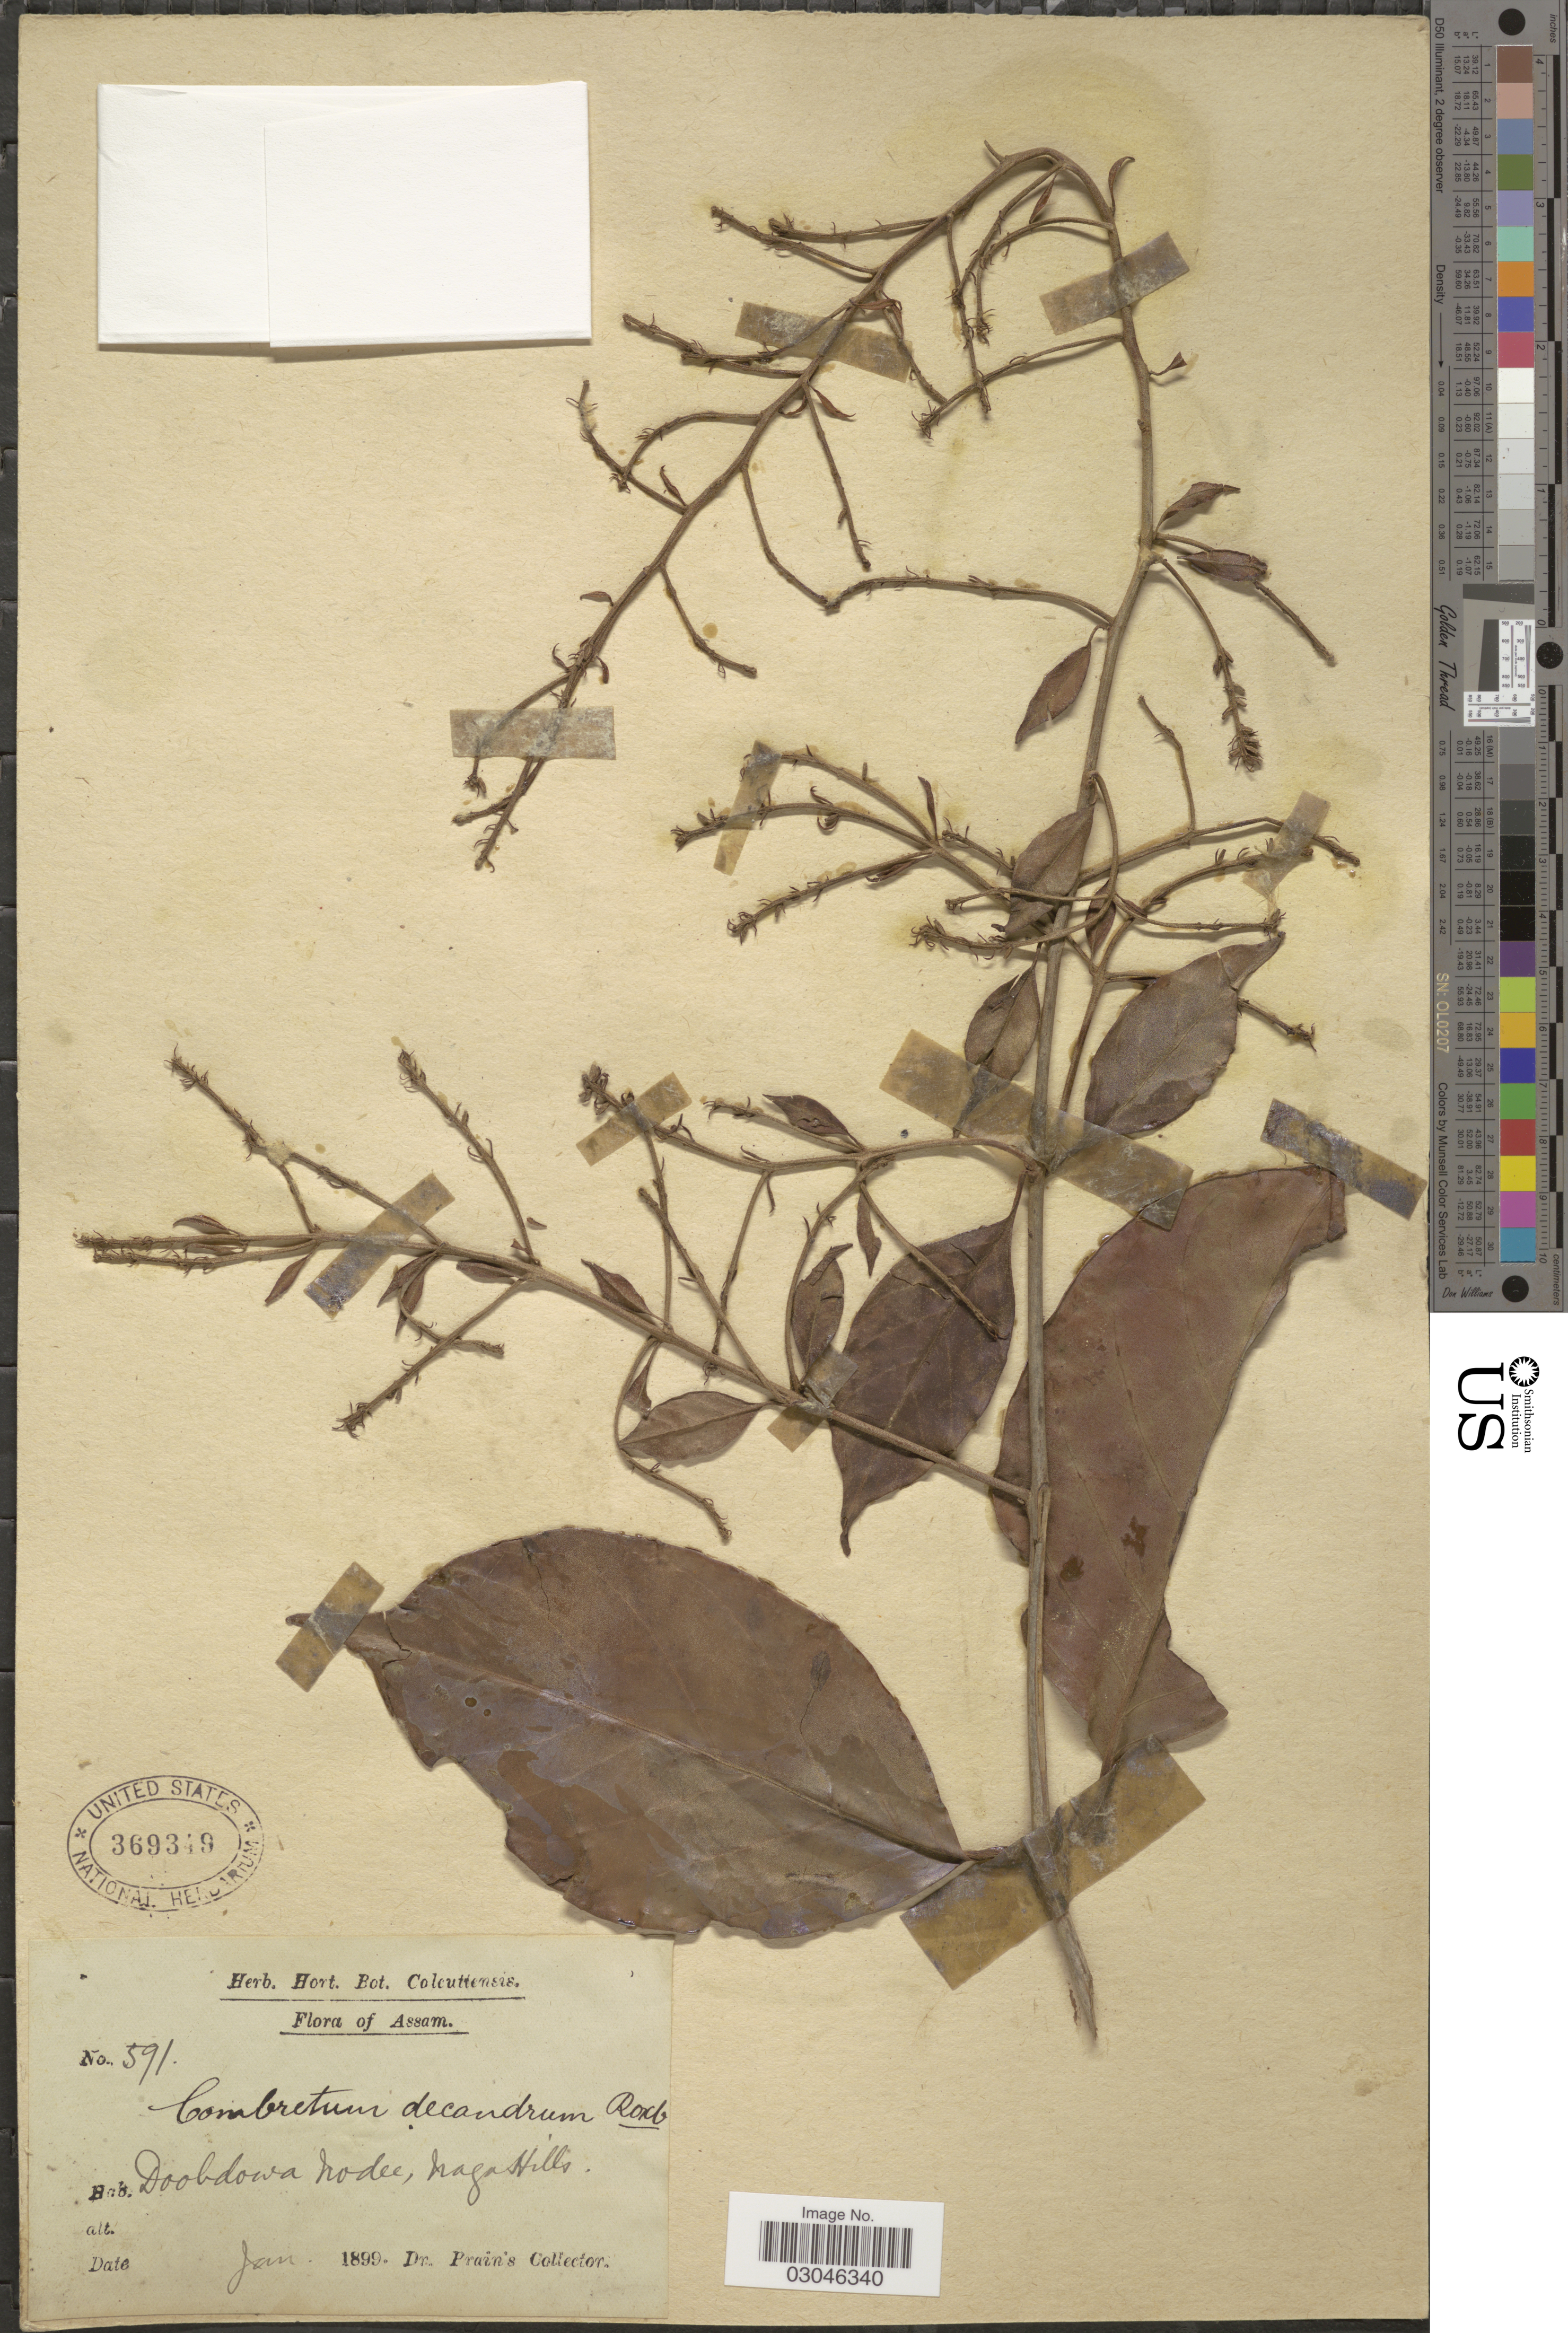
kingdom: Plantae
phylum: Tracheophyta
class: Magnoliopsida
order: Myrtales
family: Combretaceae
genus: Combretum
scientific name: Combretum decandrum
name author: Jacq.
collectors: Dr. Prain's collector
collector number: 591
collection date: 1899-01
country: India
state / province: Assam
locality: Doobdowa Nodee [interpreted], Naga Hills.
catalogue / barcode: US 369349